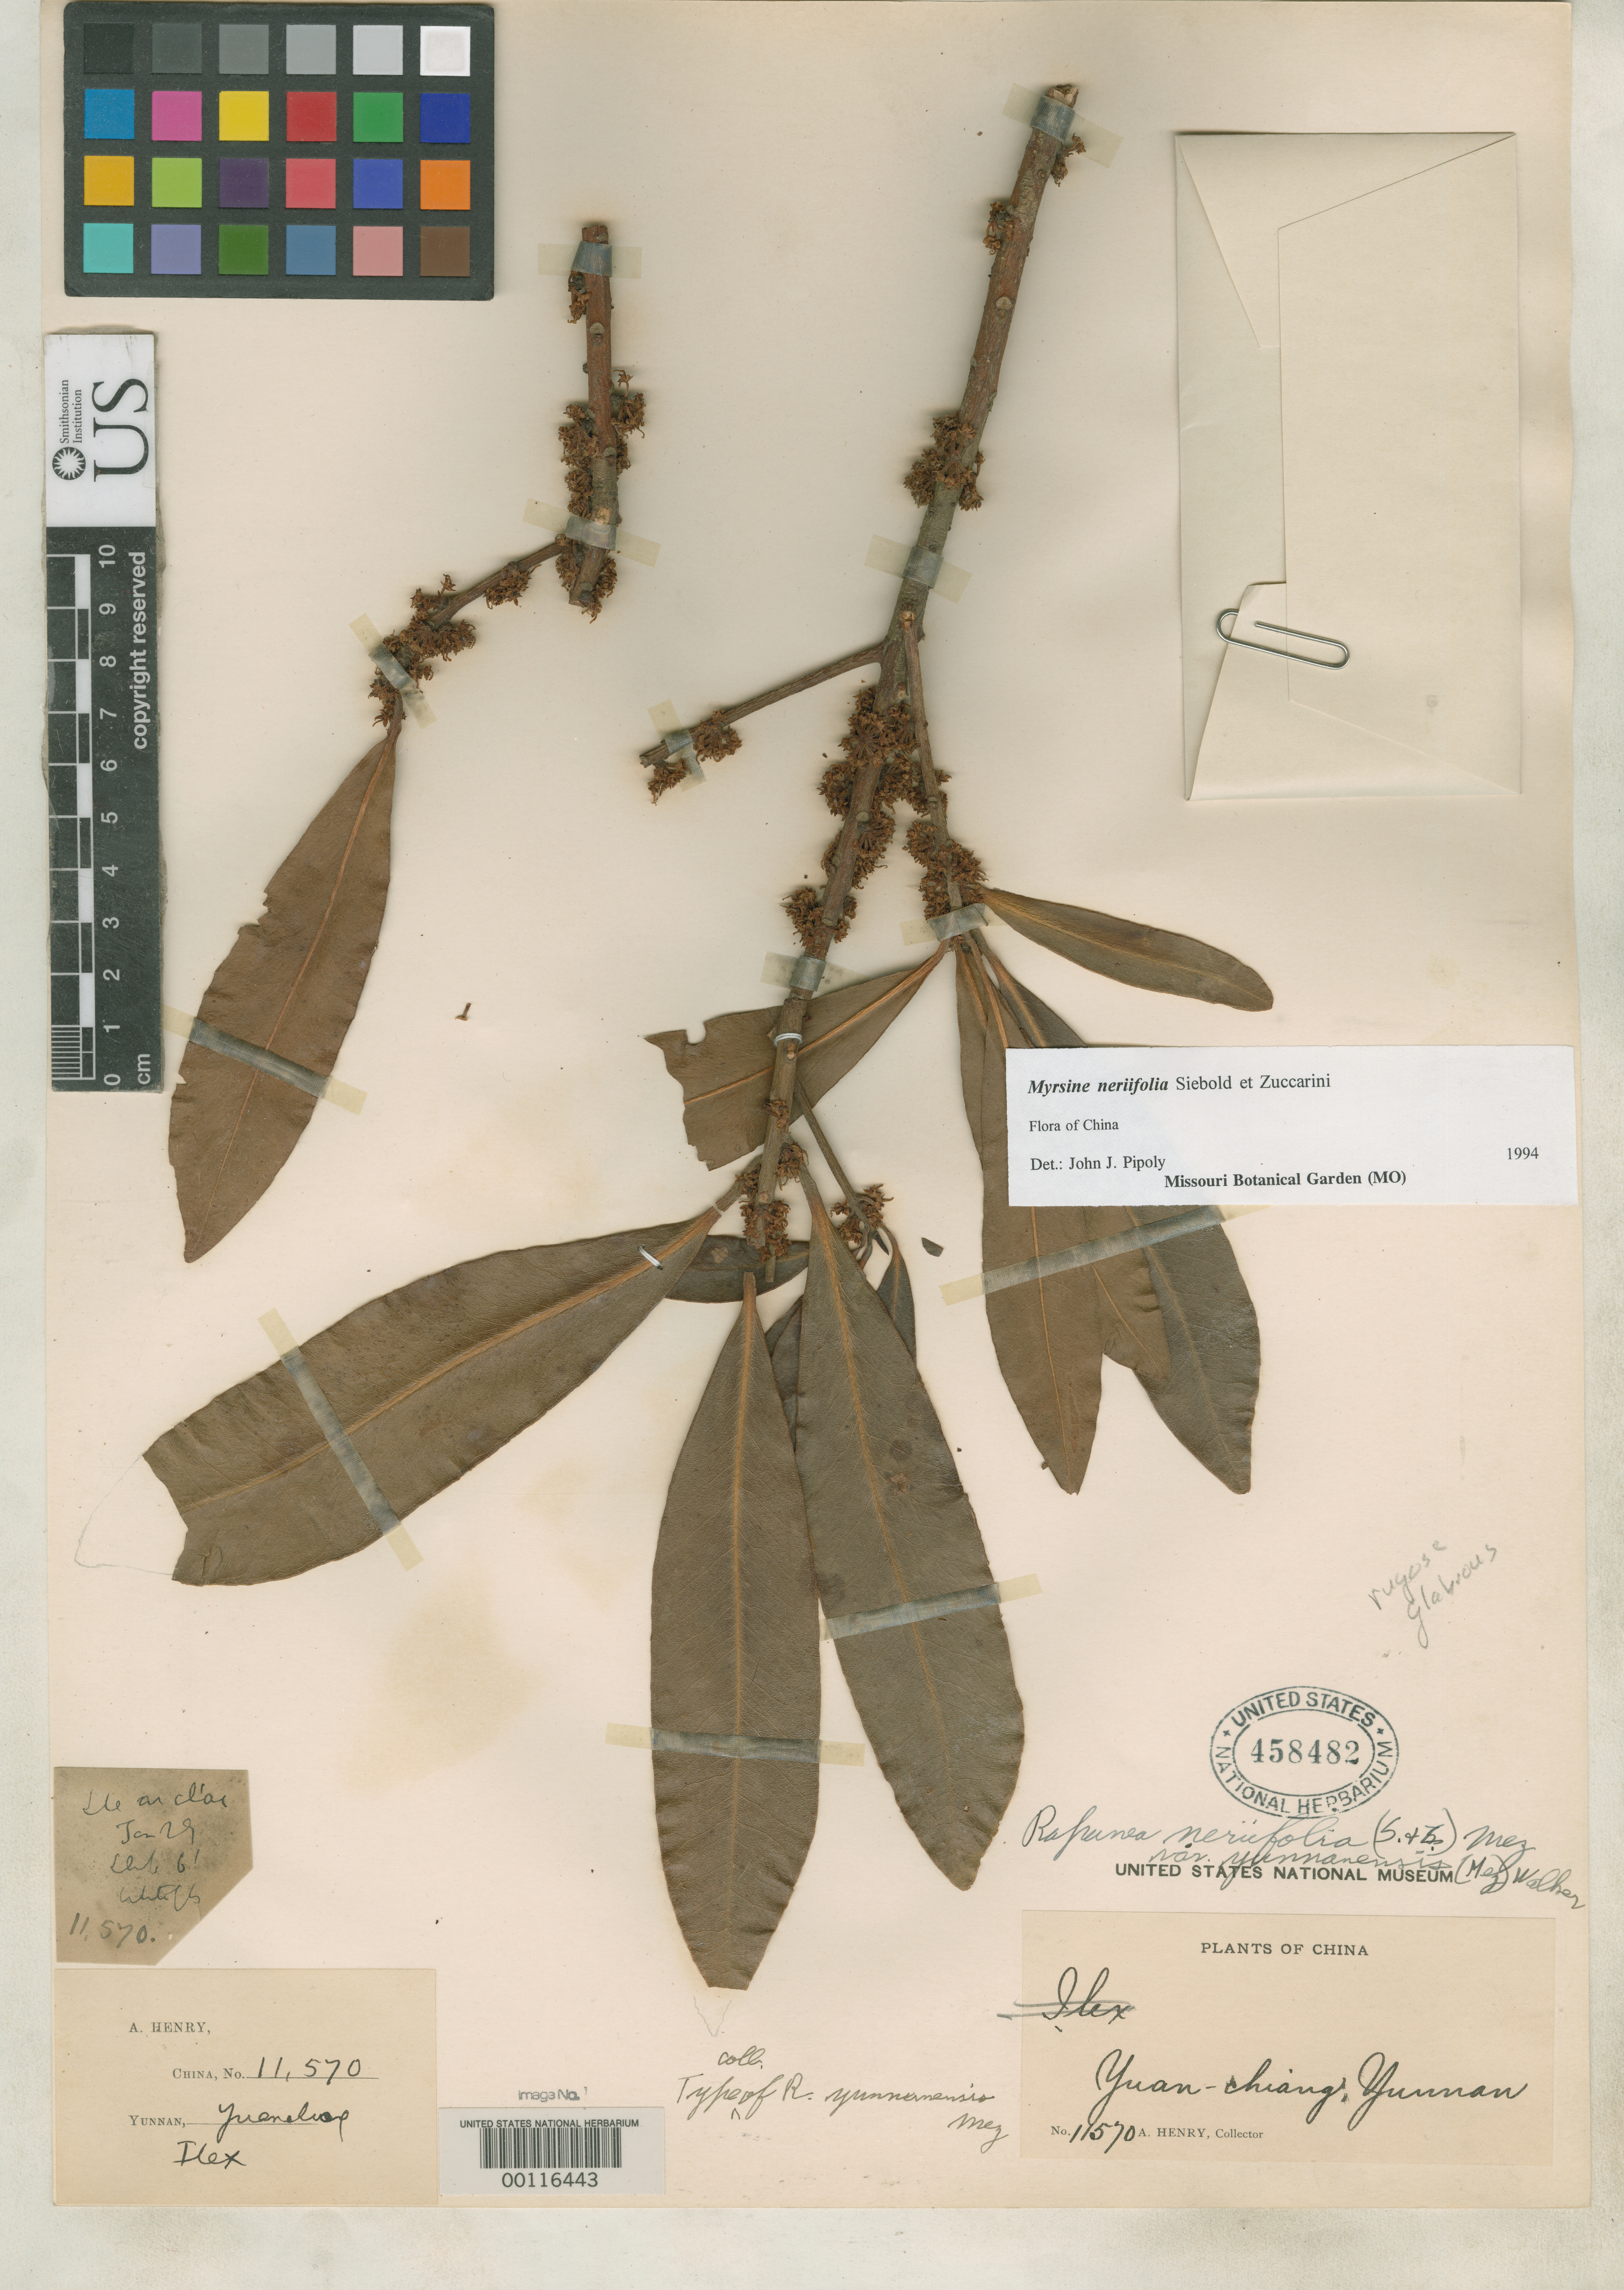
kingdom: Plantae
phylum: Tracheophyta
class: Magnoliopsida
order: Ericales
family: Primulaceae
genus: Rapanea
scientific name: Rapanea yunnanensis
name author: Mez in Engl.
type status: Type Collection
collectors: A. Henry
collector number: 11570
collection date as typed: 29 Jan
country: China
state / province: Yunnan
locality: Szemao, Yuan-chiang.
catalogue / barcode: US 458482